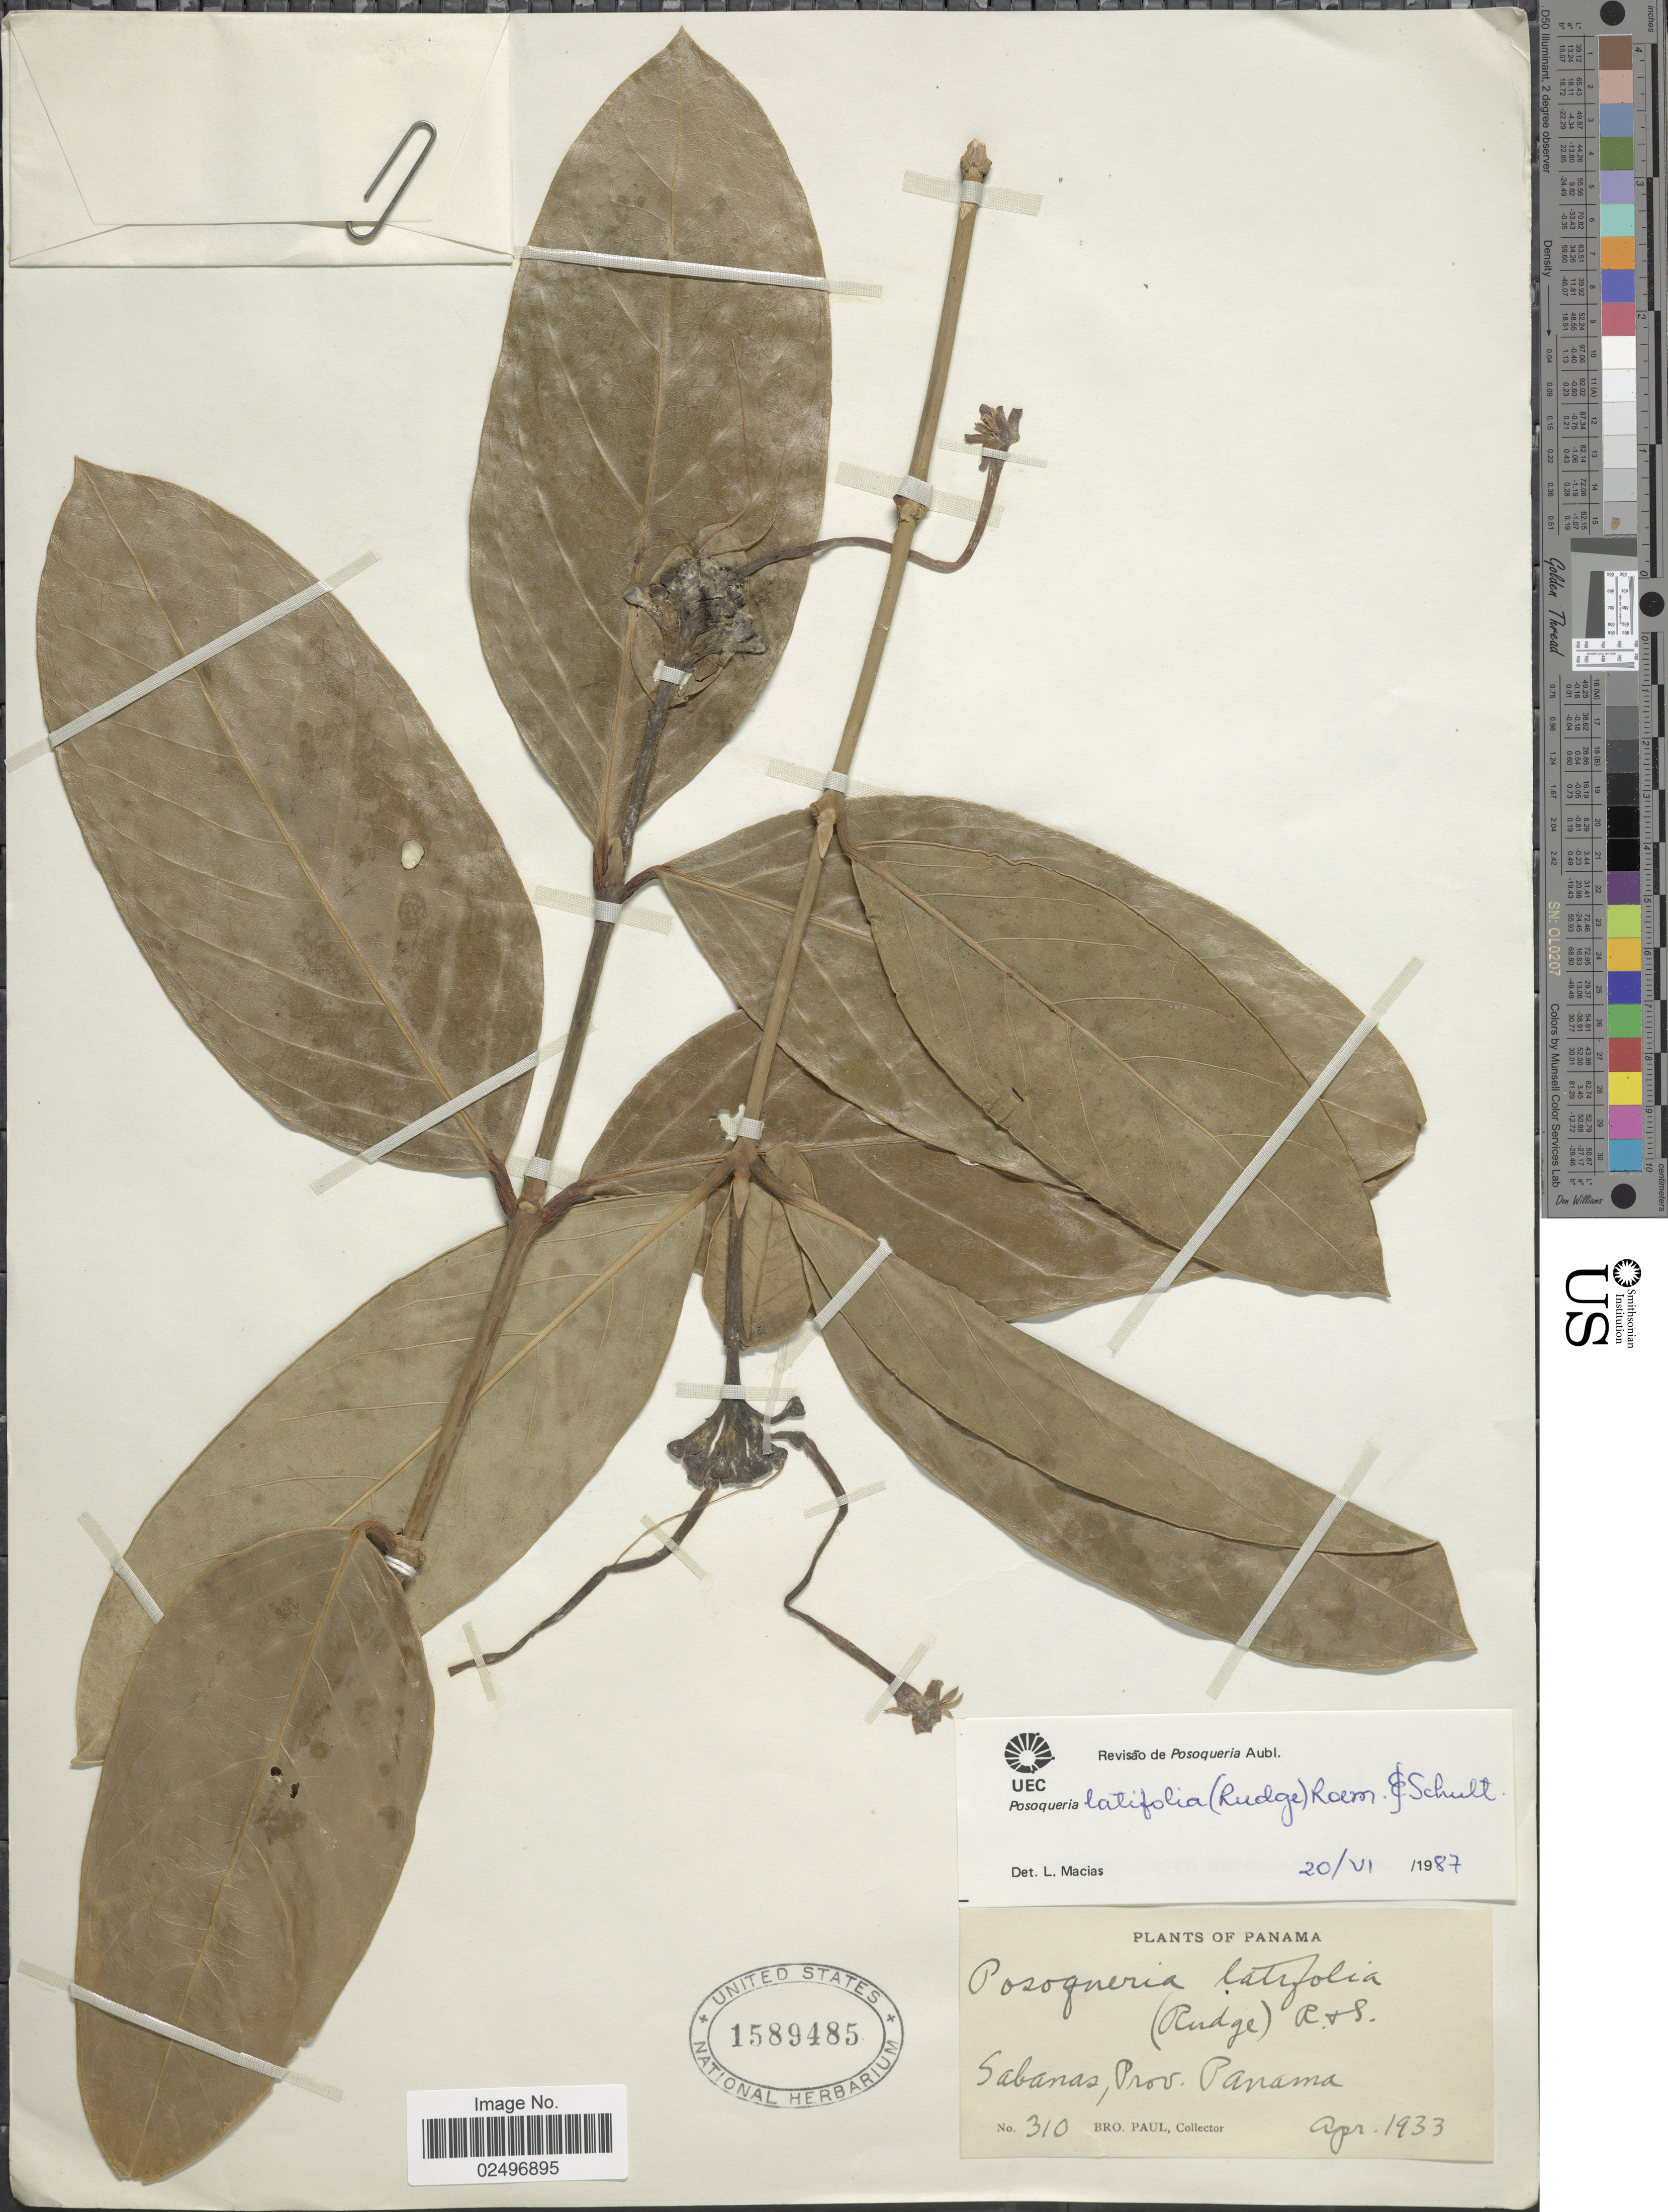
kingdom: Plantae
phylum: Tracheophyta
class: Magnoliopsida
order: Gentianales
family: Rubiaceae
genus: Posoqueria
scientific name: Posoqueria latifolia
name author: (Rudge) Roem. & Schult.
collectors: B. Paul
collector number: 310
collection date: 1933-04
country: Panama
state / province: Panamá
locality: Sabanas, Prov. Panama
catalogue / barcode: US 1589485